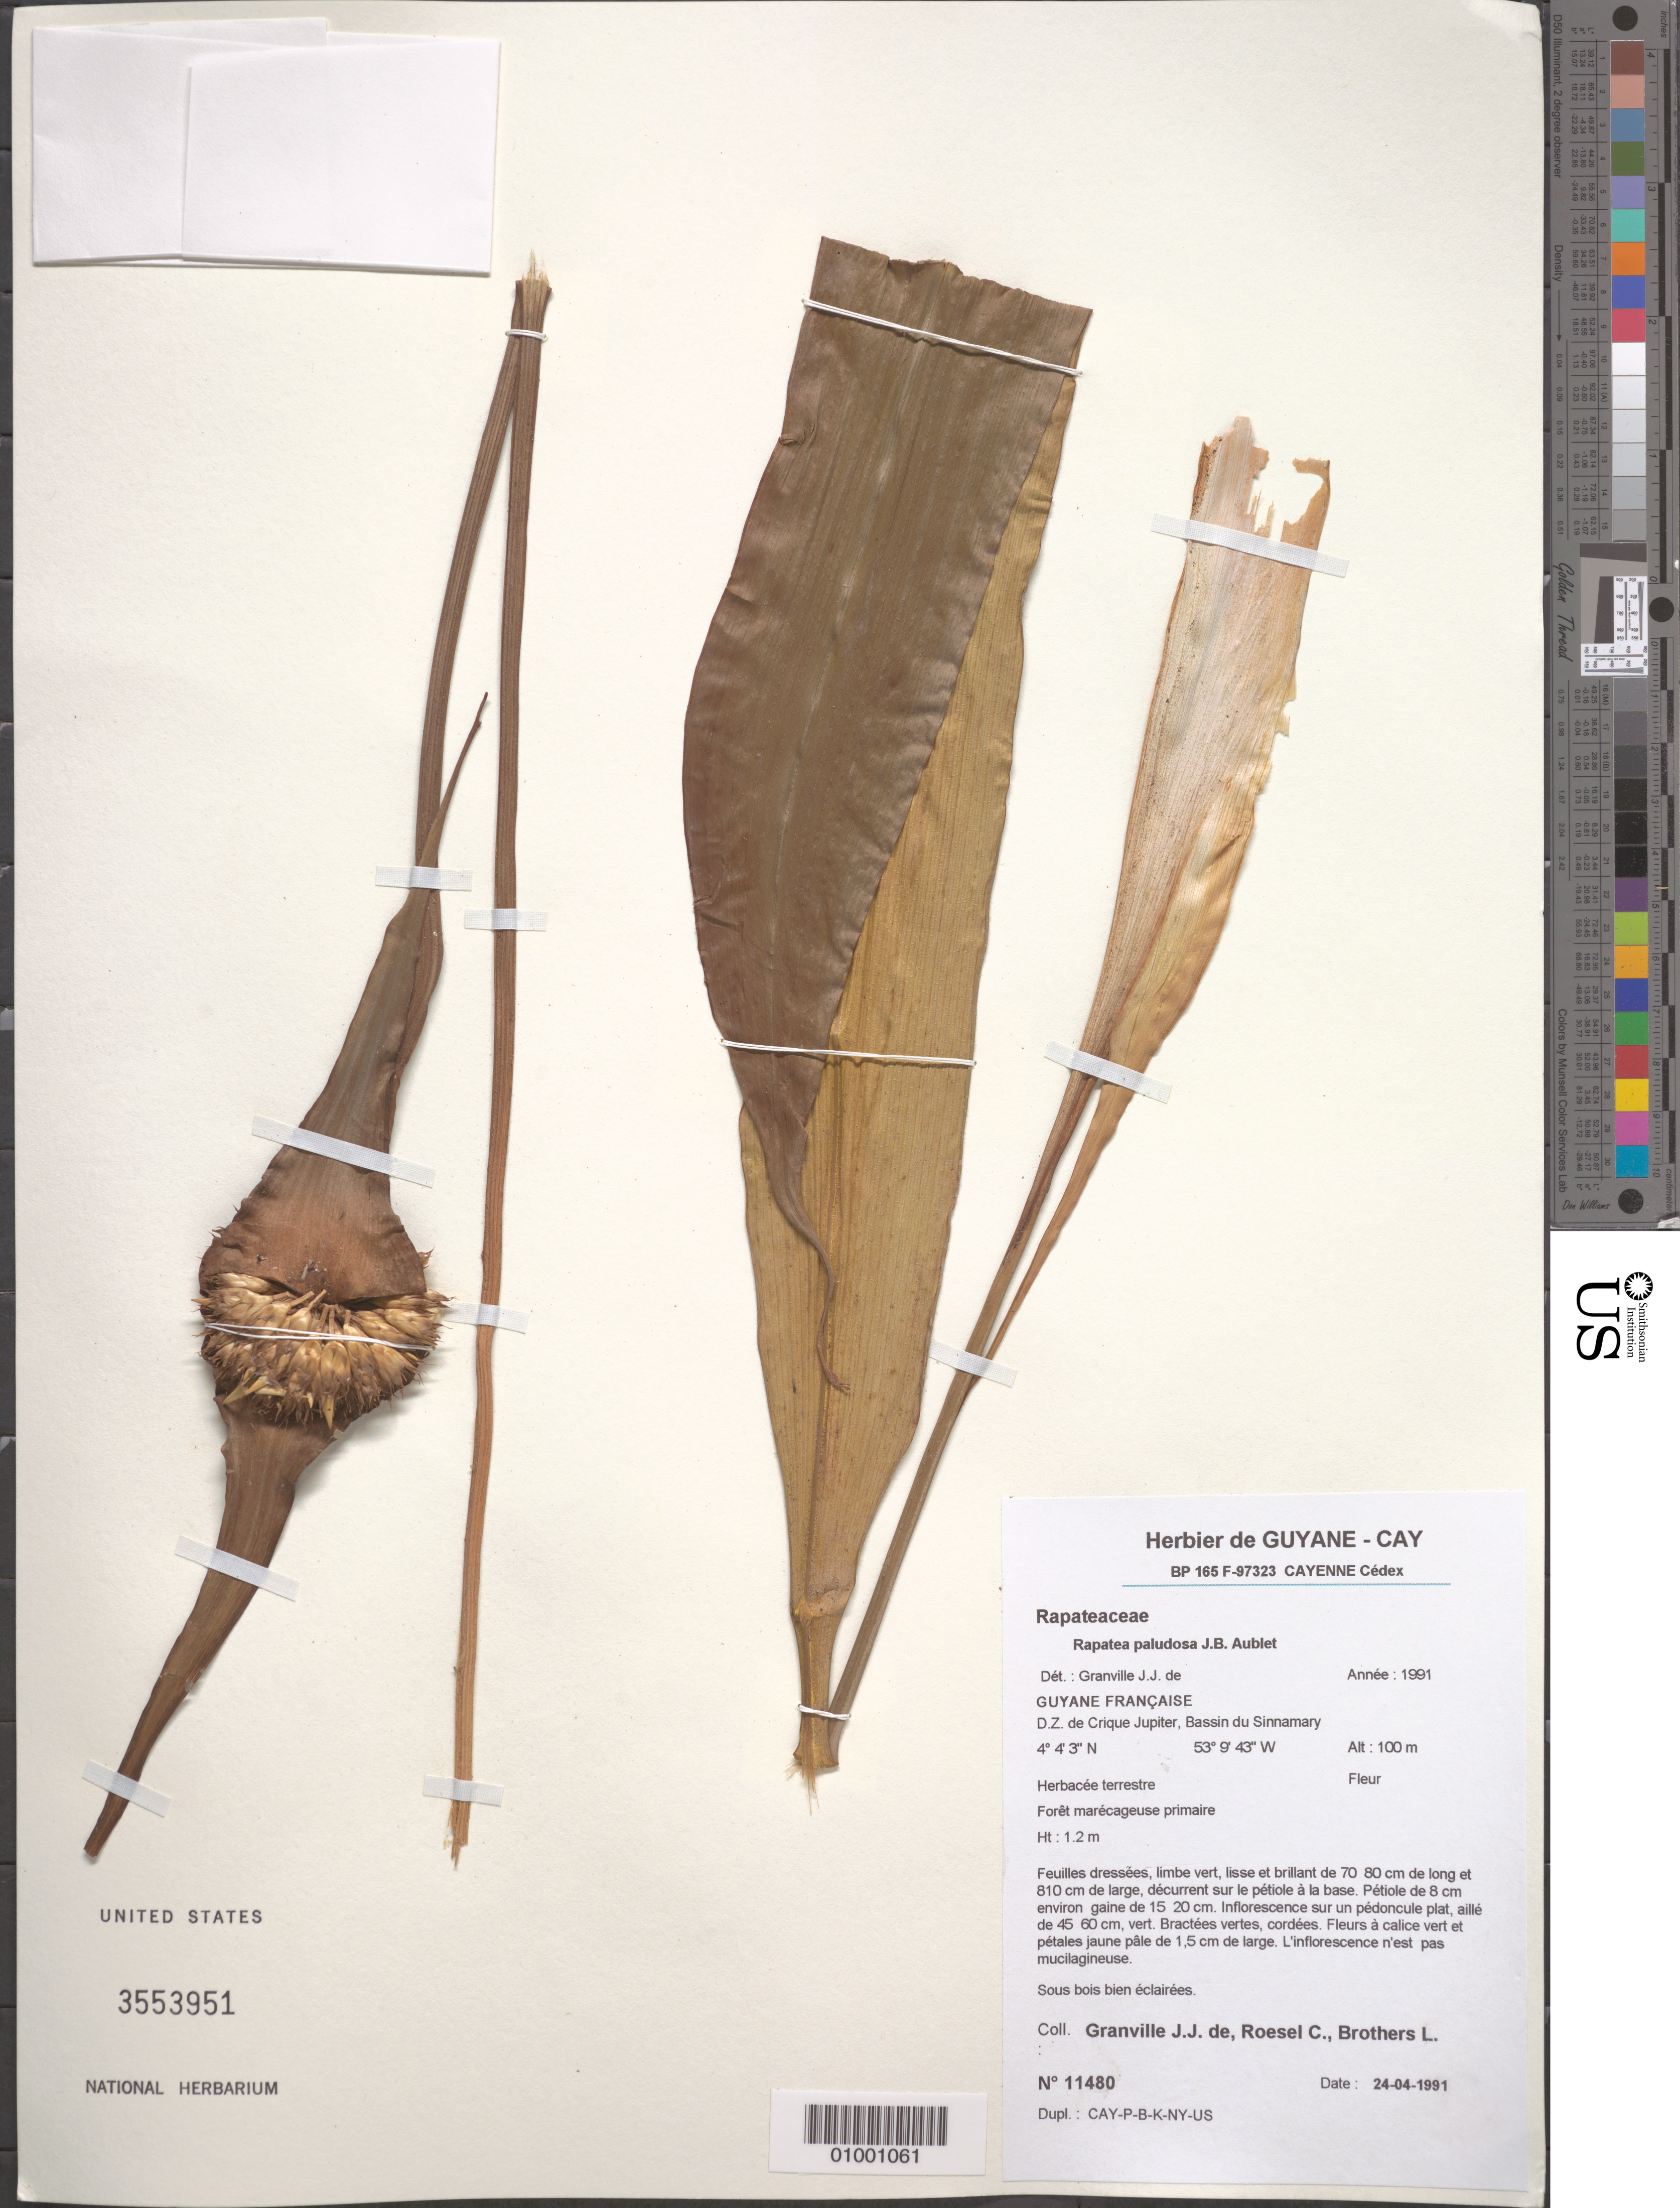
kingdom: Plantae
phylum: Tracheophyta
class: Liliopsida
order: Poales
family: Rapateaceae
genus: Rapatea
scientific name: Rapatea paludosa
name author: Aubl.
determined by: Granville, J. J. de, (CAY), Institut de Recherche pour le Developpement (IRD) (FRENCH GUIANA)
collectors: J.-J. de Granville, C. S. Roesel & L. Brothers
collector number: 11480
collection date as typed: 24-Apr-91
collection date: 1991-04-24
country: French Guiana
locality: D.Z. de Crique Jupiter, Bassin du Sinnamary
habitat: Sous bois bien eclairees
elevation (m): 100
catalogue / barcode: US 3553951